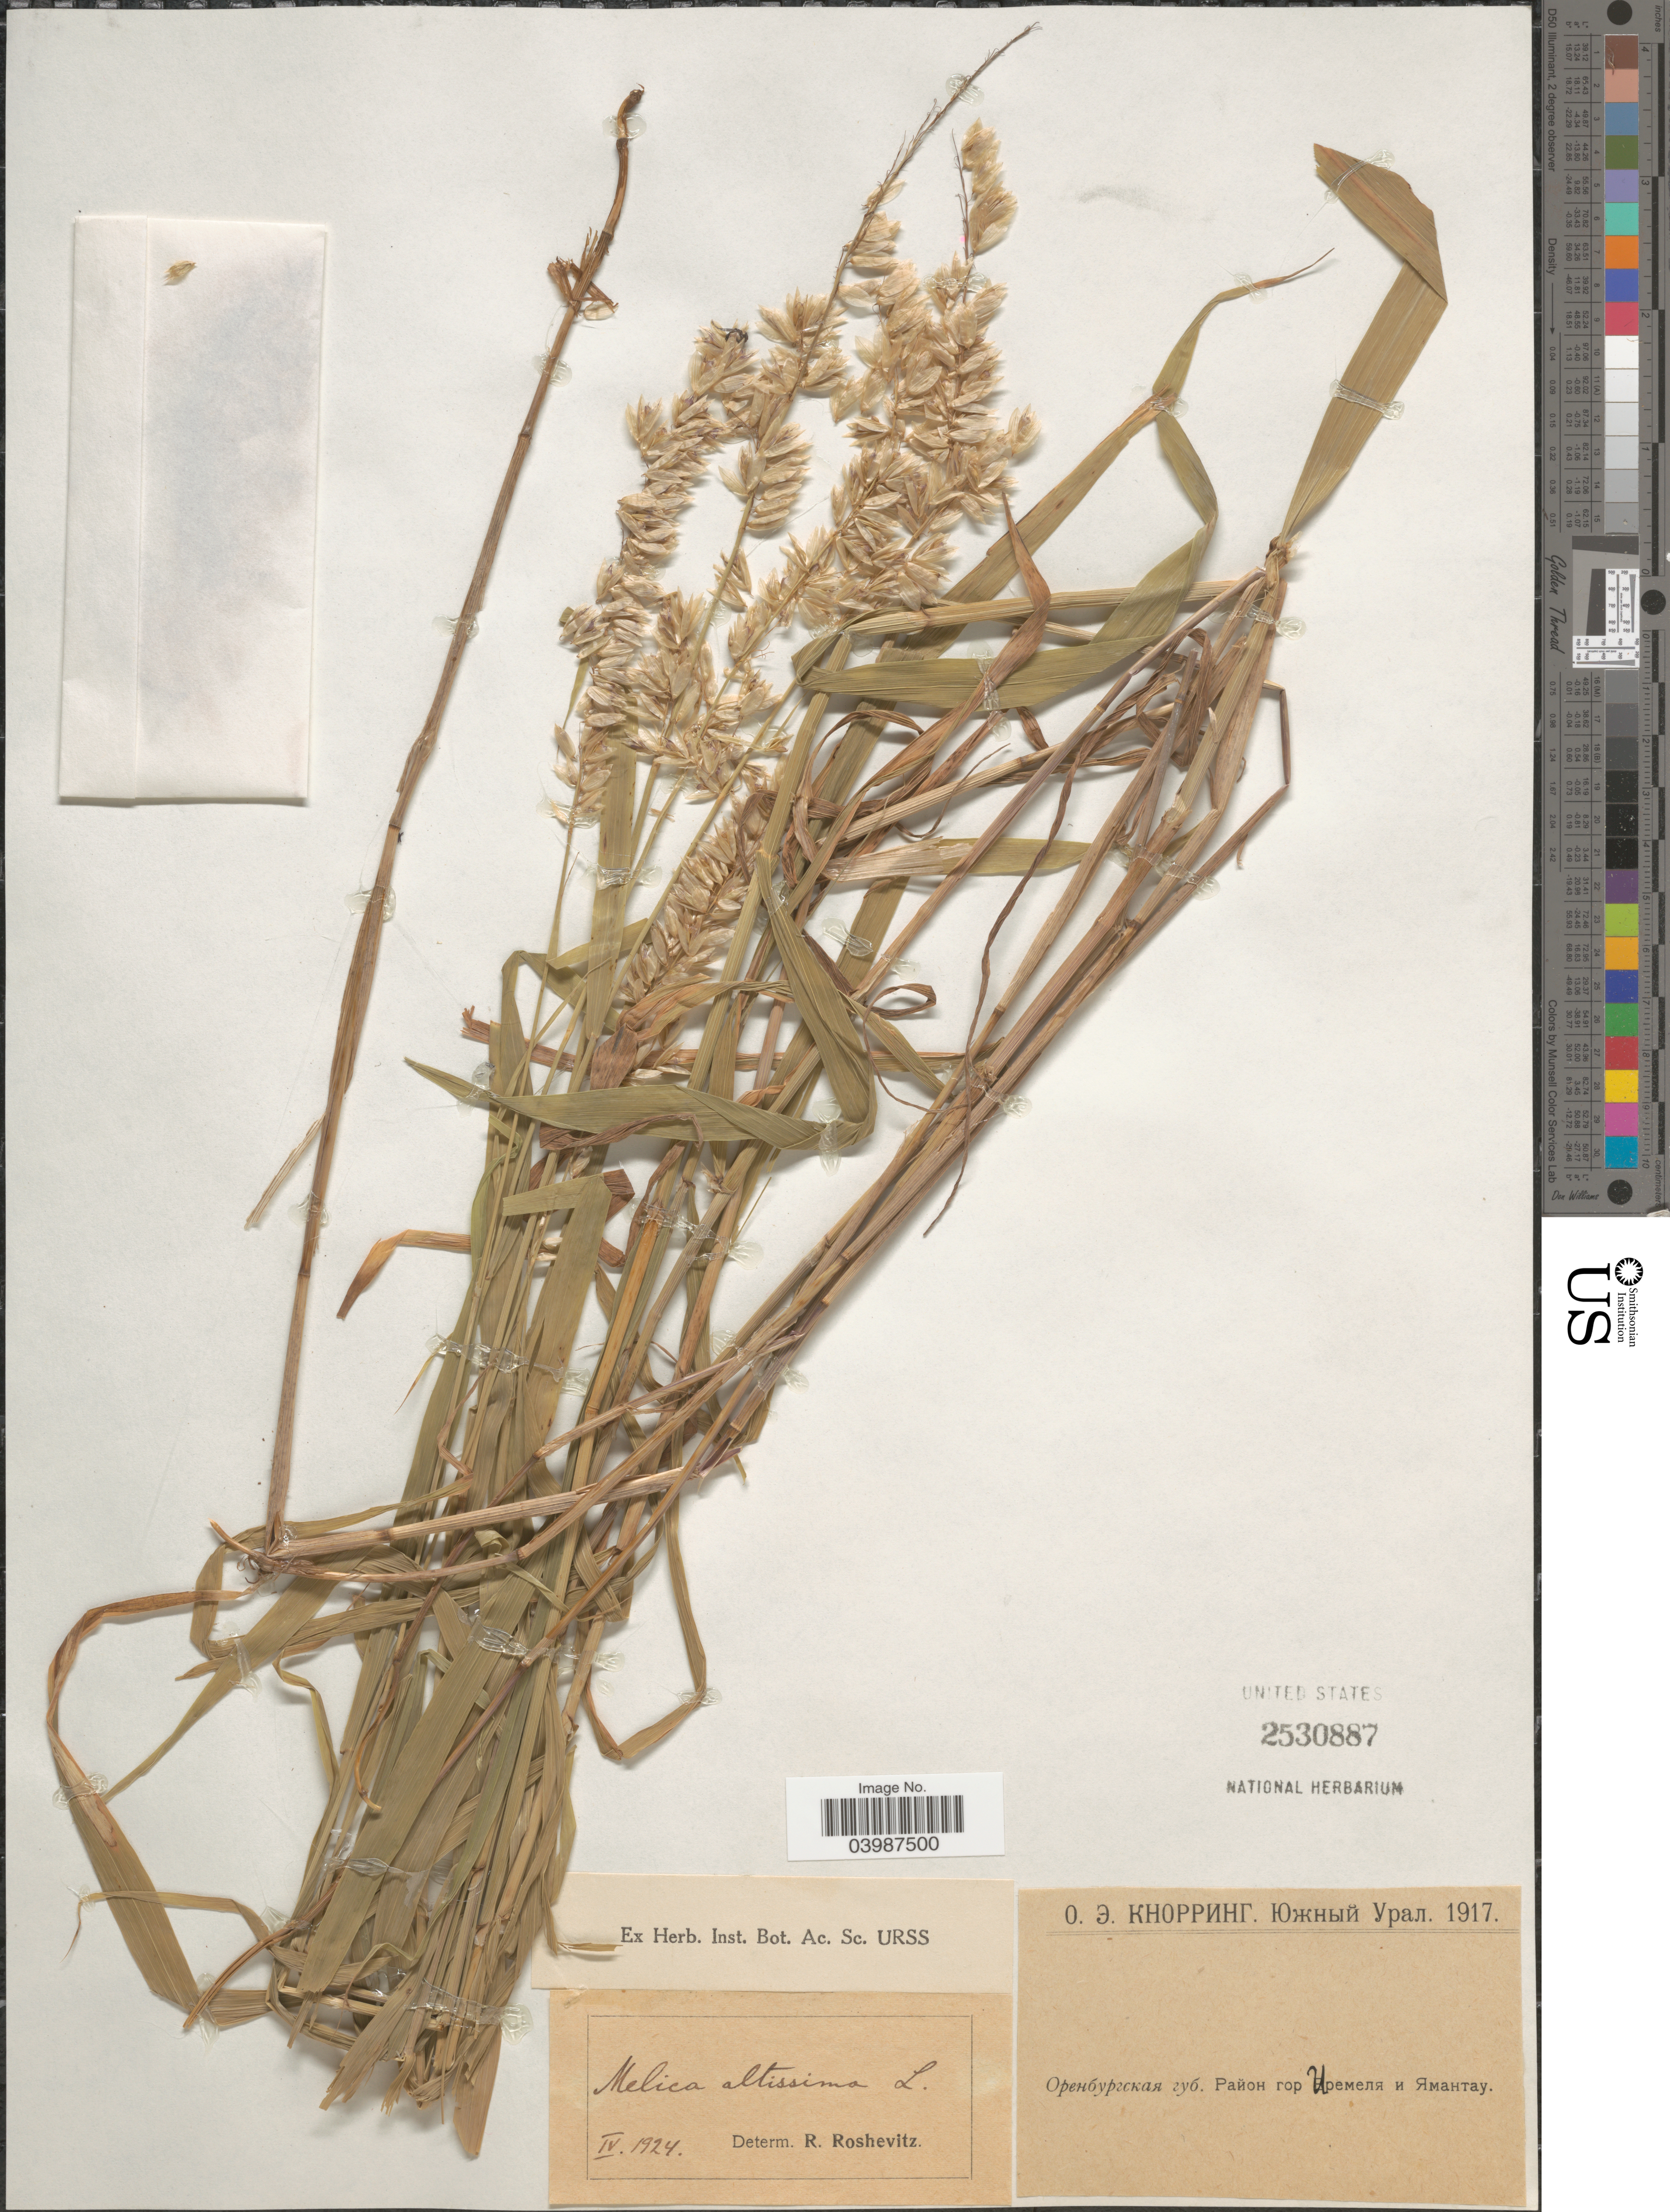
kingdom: Plantae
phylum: Tracheophyta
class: Liliopsida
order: Poales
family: Poaceae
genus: Melica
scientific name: Melica altissima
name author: L.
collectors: O. Knorring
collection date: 1917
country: Russian Federation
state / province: Bashkortostan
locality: Area of mountains Iremel and Yamantau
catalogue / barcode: US 2530887